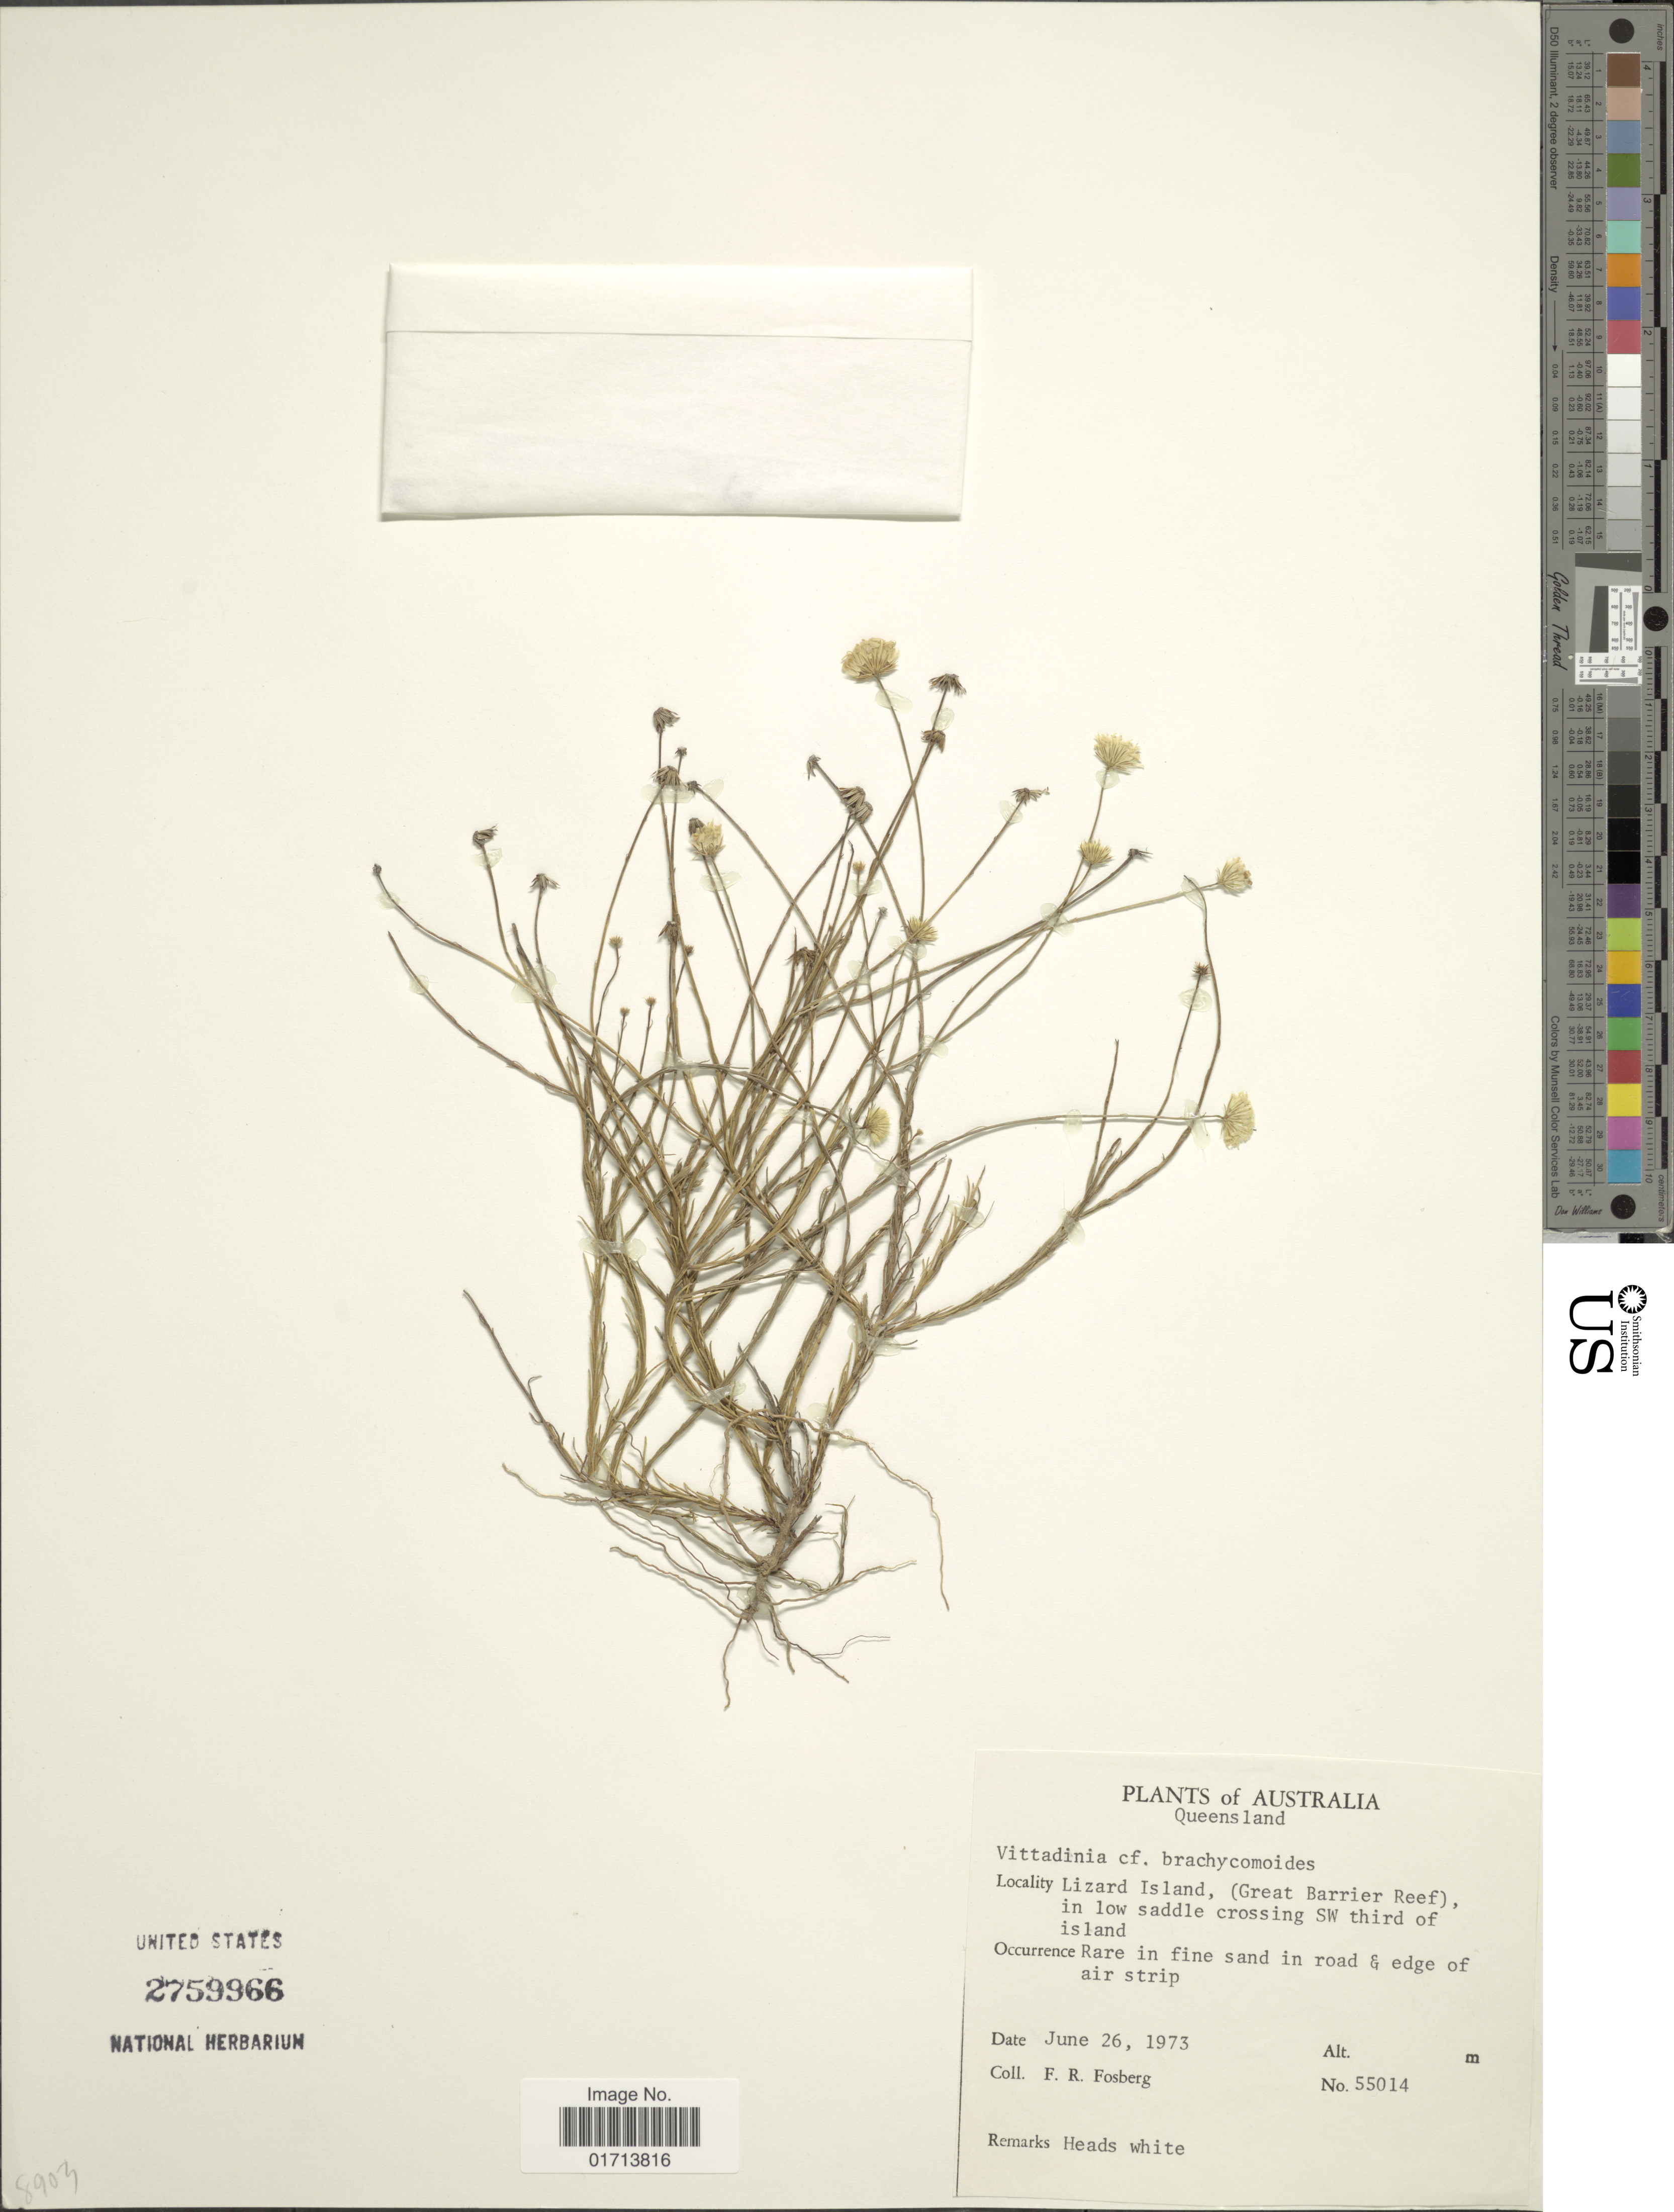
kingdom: Plantae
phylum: Tracheophyta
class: Magnoliopsida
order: Asterales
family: Asteraceae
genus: Camptacra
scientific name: Camptacra brachycomoides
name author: (F. Muell.) N.T. Burb.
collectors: F. R. Fosberg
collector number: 55014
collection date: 1973-06-26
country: Australia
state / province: Queensland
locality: Lizard Island, (Great Barrier Reef)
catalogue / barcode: US 2759966